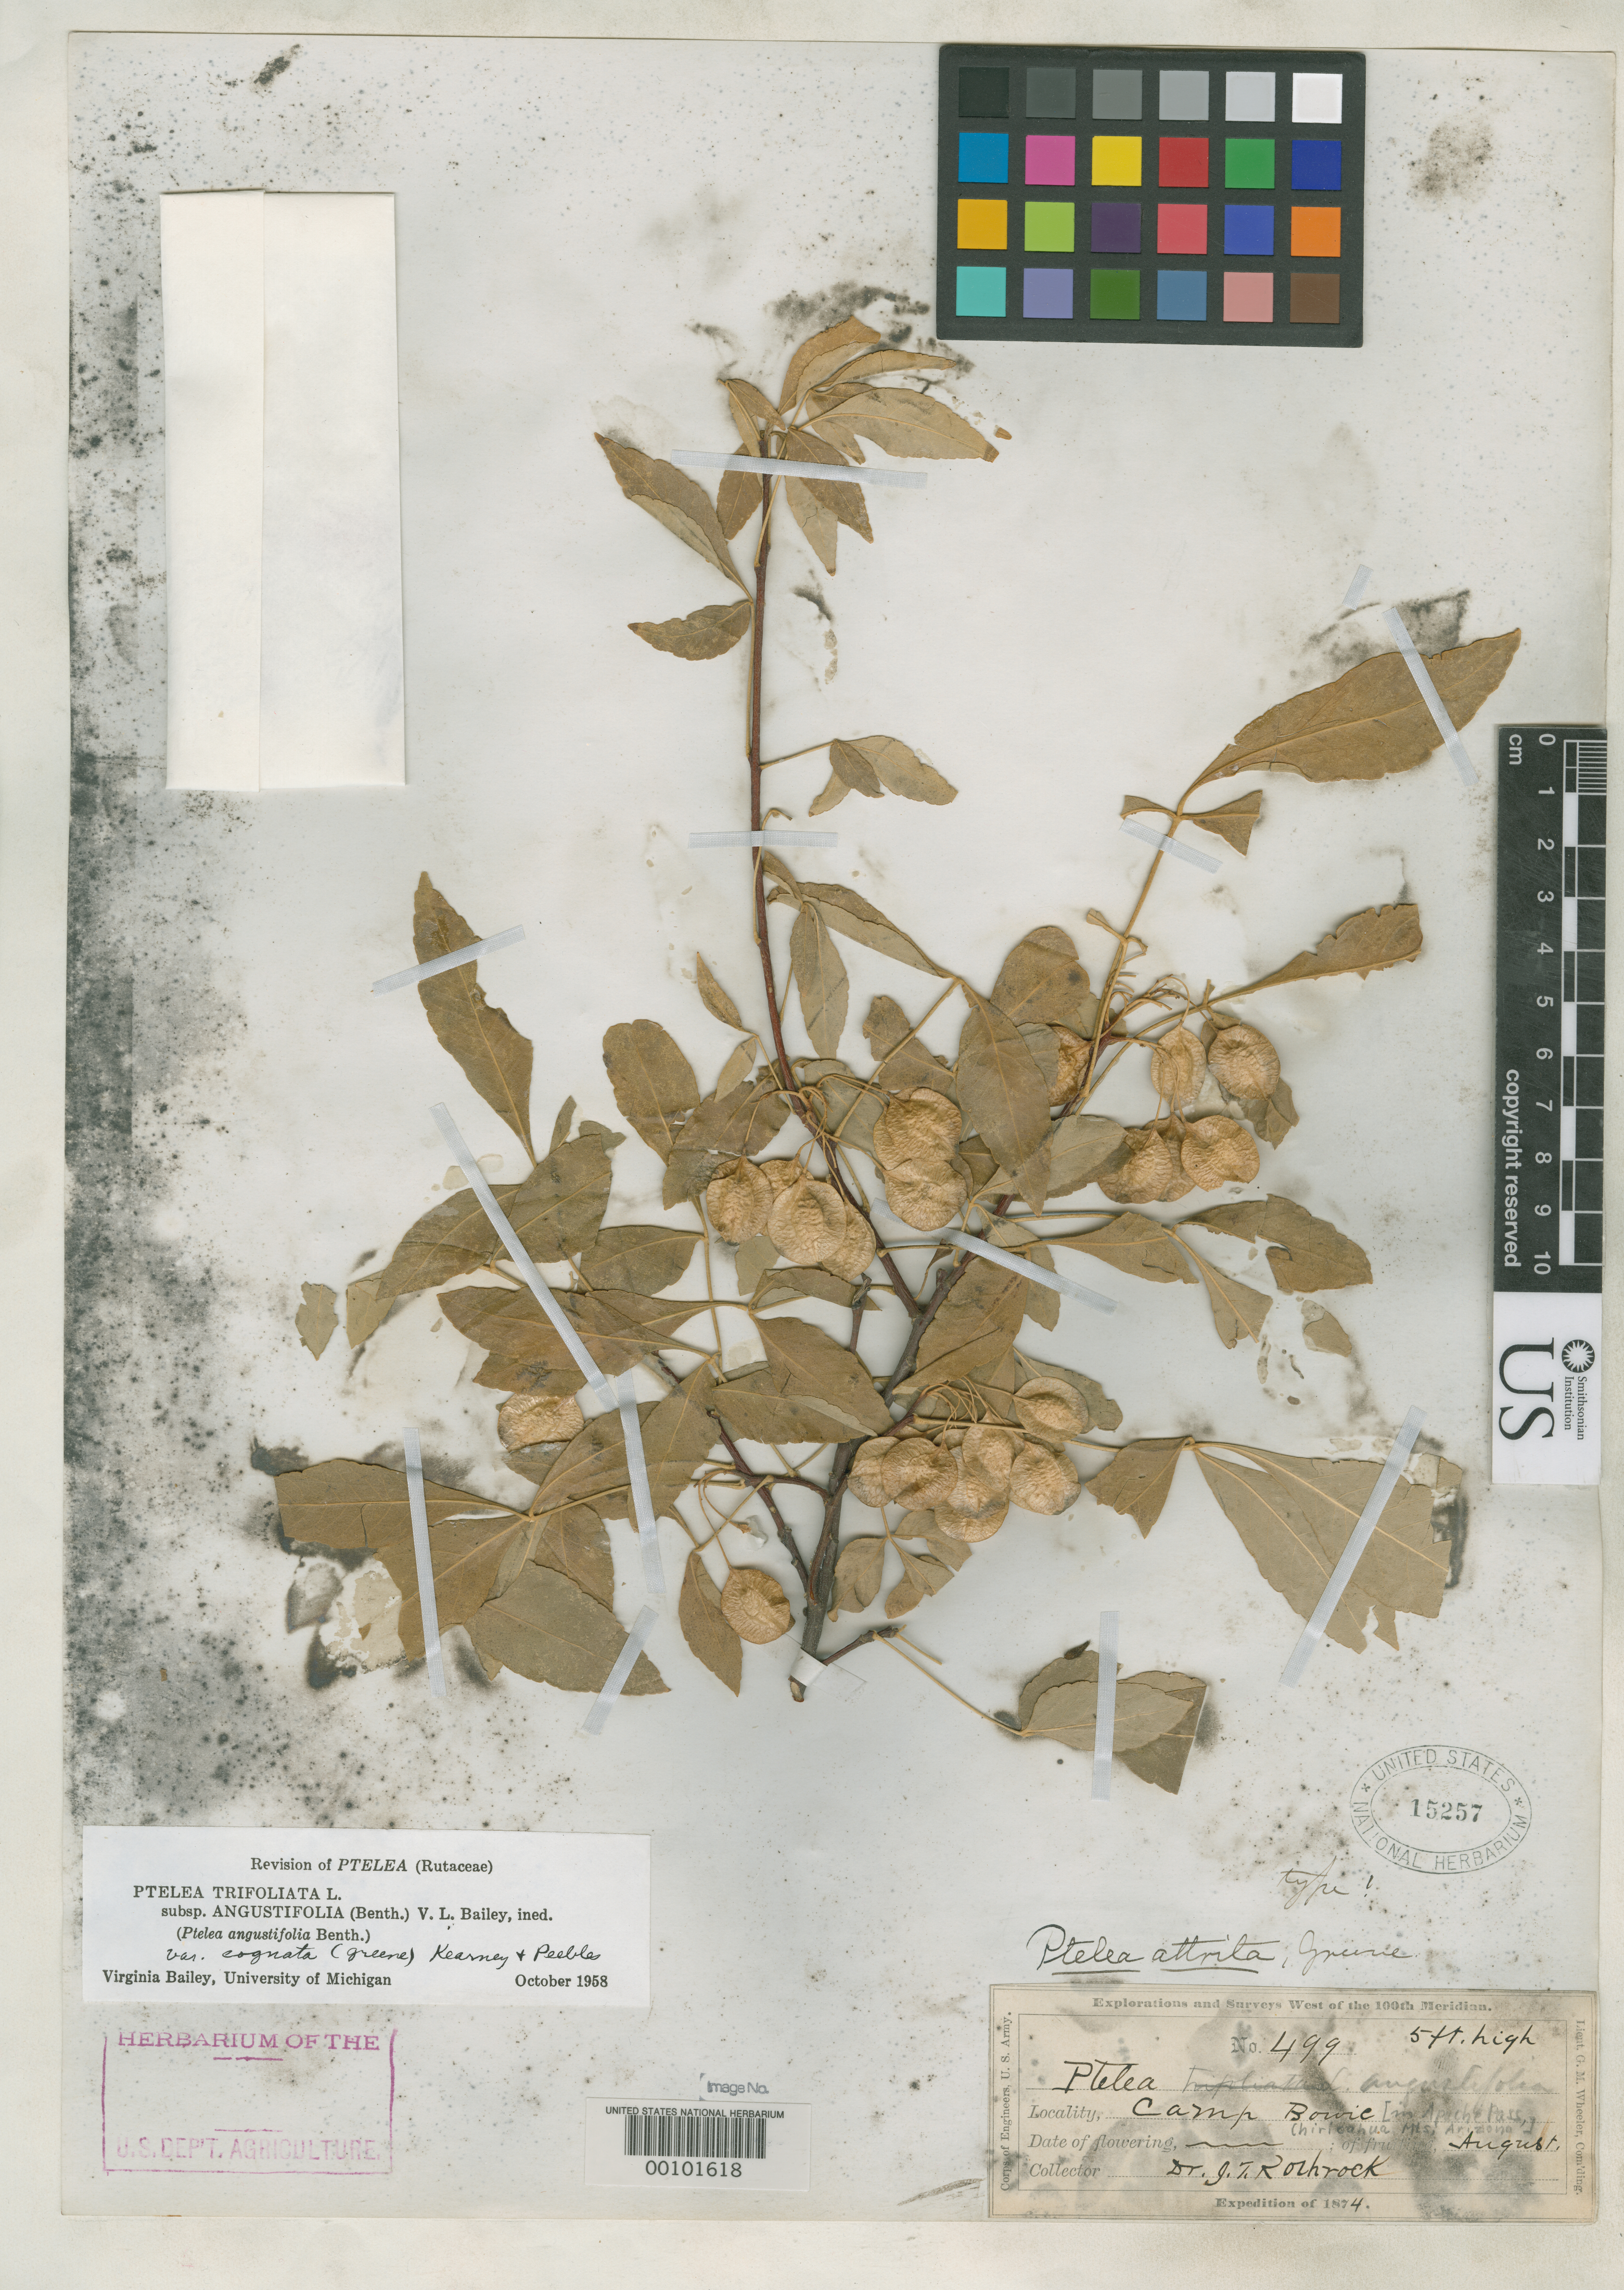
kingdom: Plantae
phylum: Tracheophyta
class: Magnoliopsida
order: Sapindales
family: Rutaceae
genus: Ptelea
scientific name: Ptelea attrita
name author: Greene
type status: Holotype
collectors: J. T. Rothrock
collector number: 499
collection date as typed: Aug 1874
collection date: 1874-08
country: United States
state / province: Arizona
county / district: Cochise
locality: Camp Bowie.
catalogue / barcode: US 15257